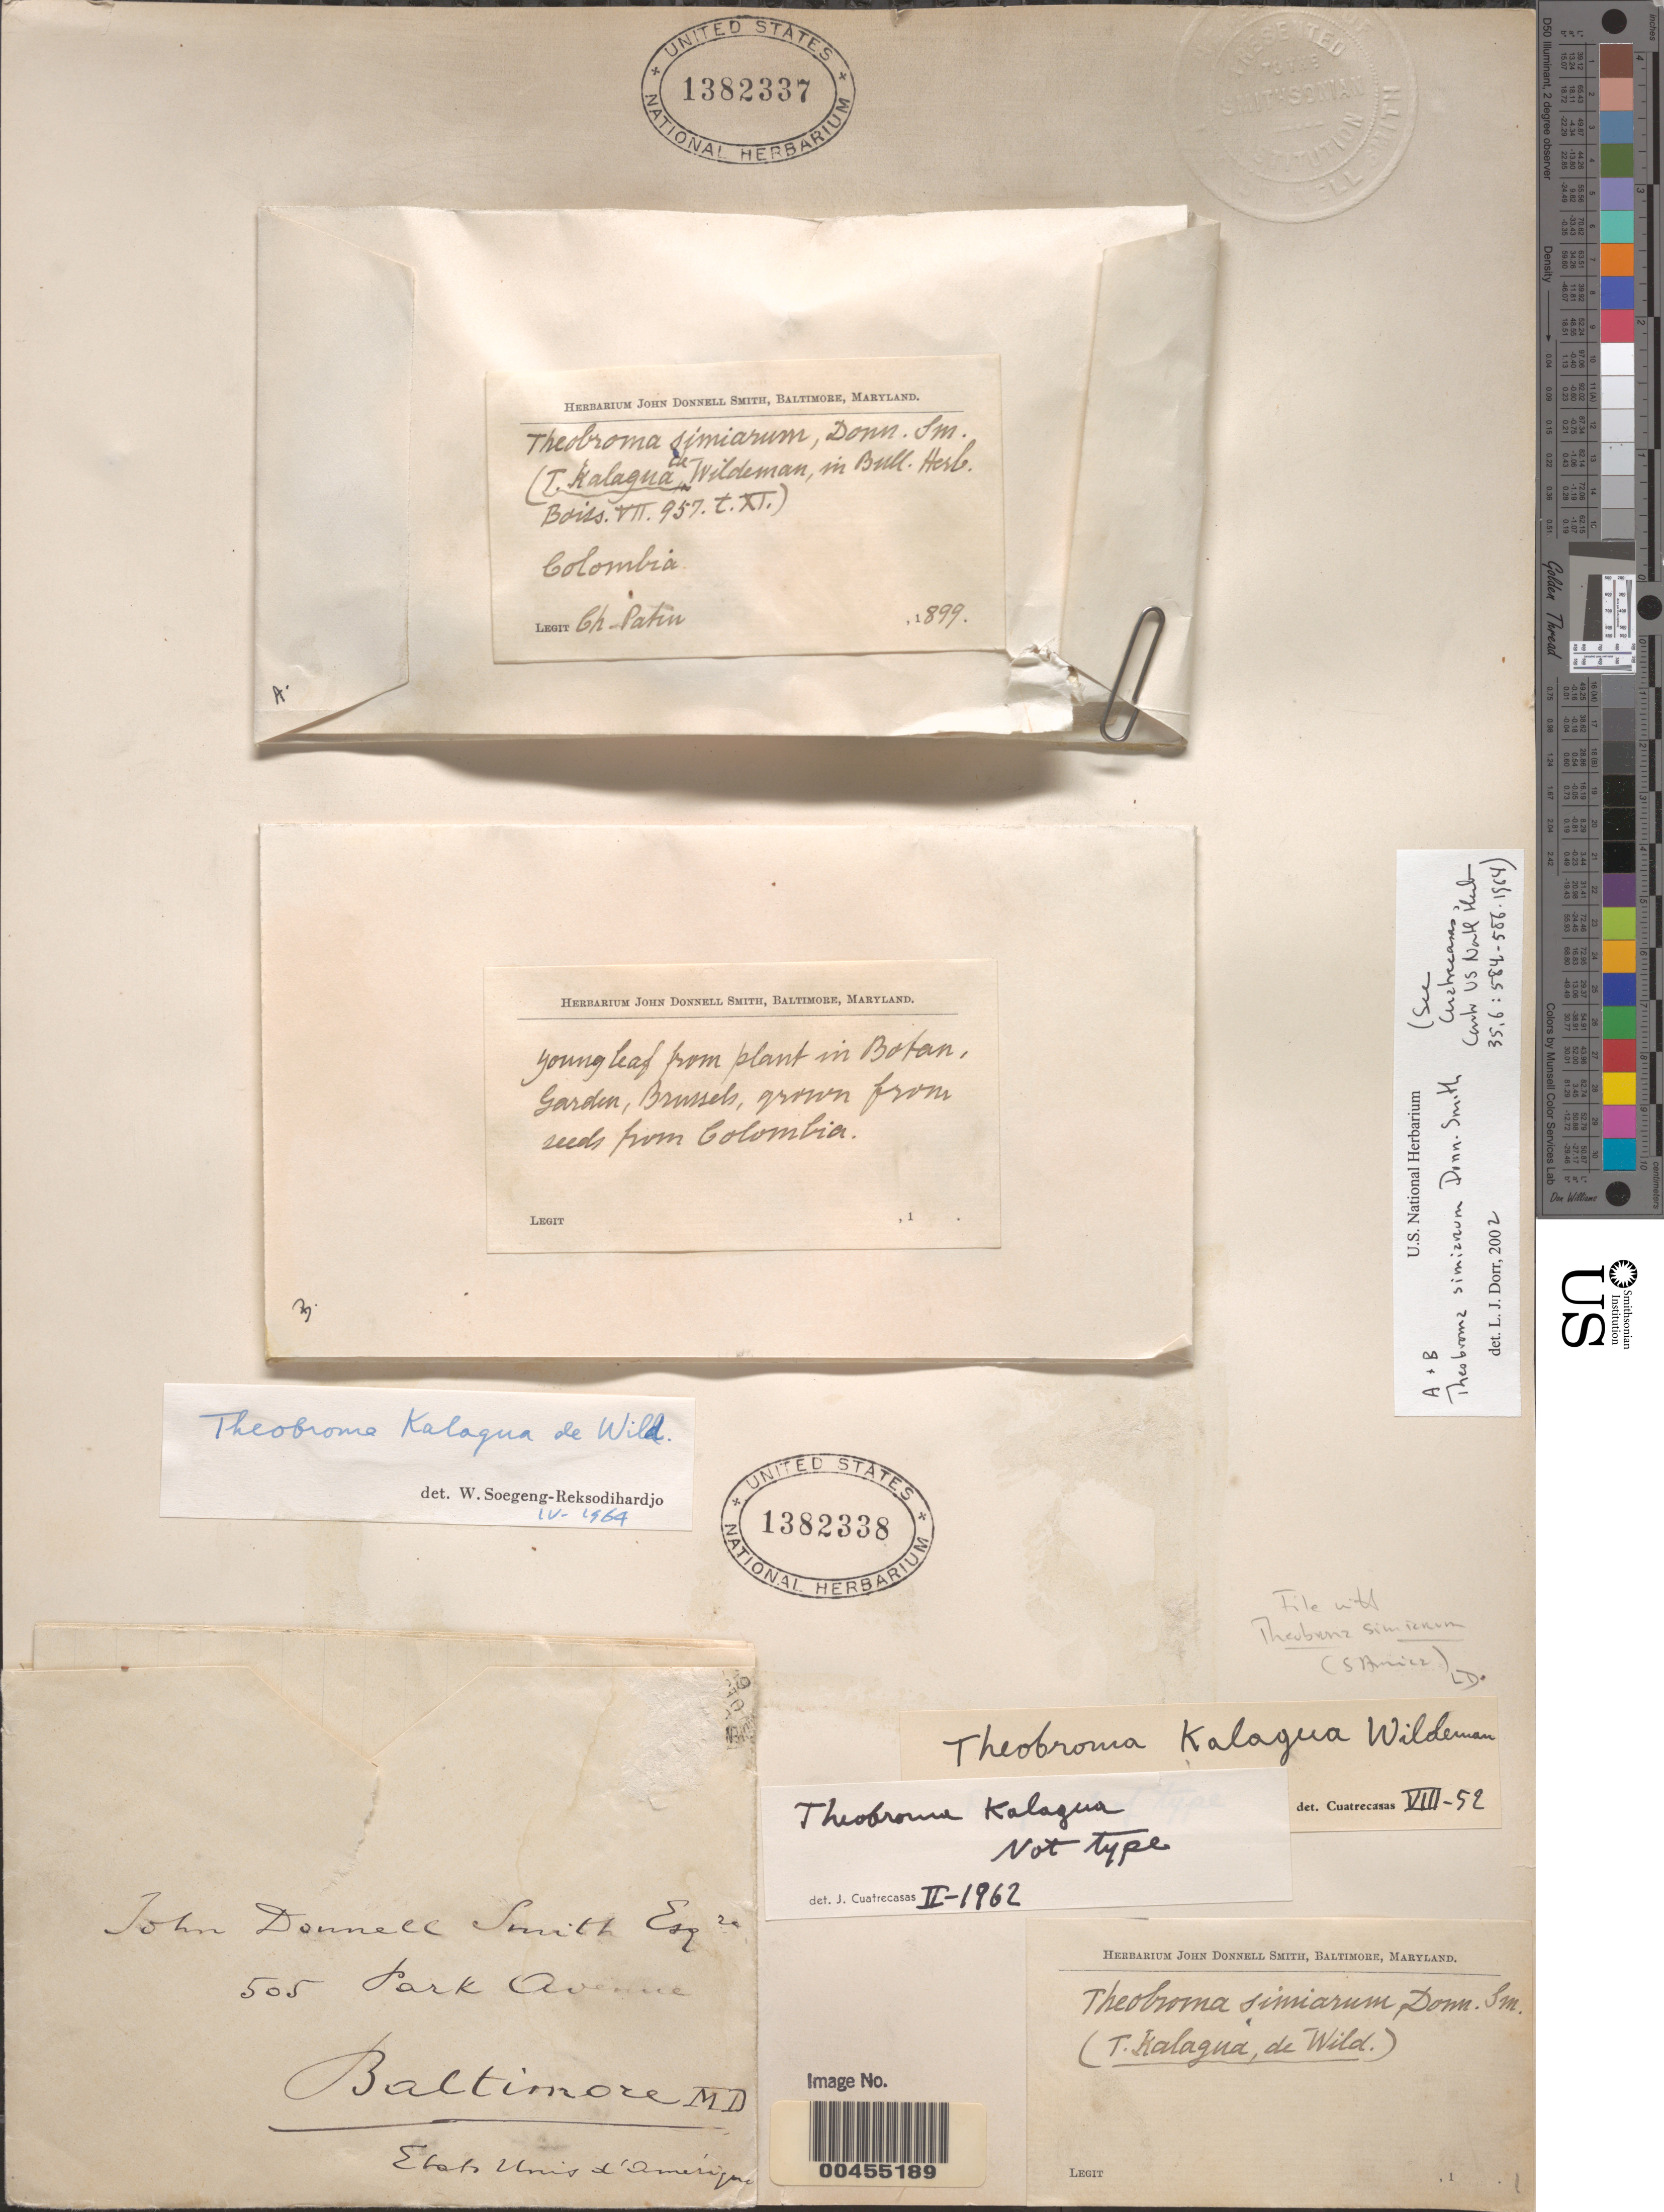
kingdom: Plantae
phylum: Tracheophyta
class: Magnoliopsida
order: Malvales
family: Malvaceae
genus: Theobroma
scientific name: Theobroma kalagua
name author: De Wild.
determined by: Soegeng-Reksodihardjo, W.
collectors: C. Patin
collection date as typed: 1899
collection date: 1899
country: Colombia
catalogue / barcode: US 1382338